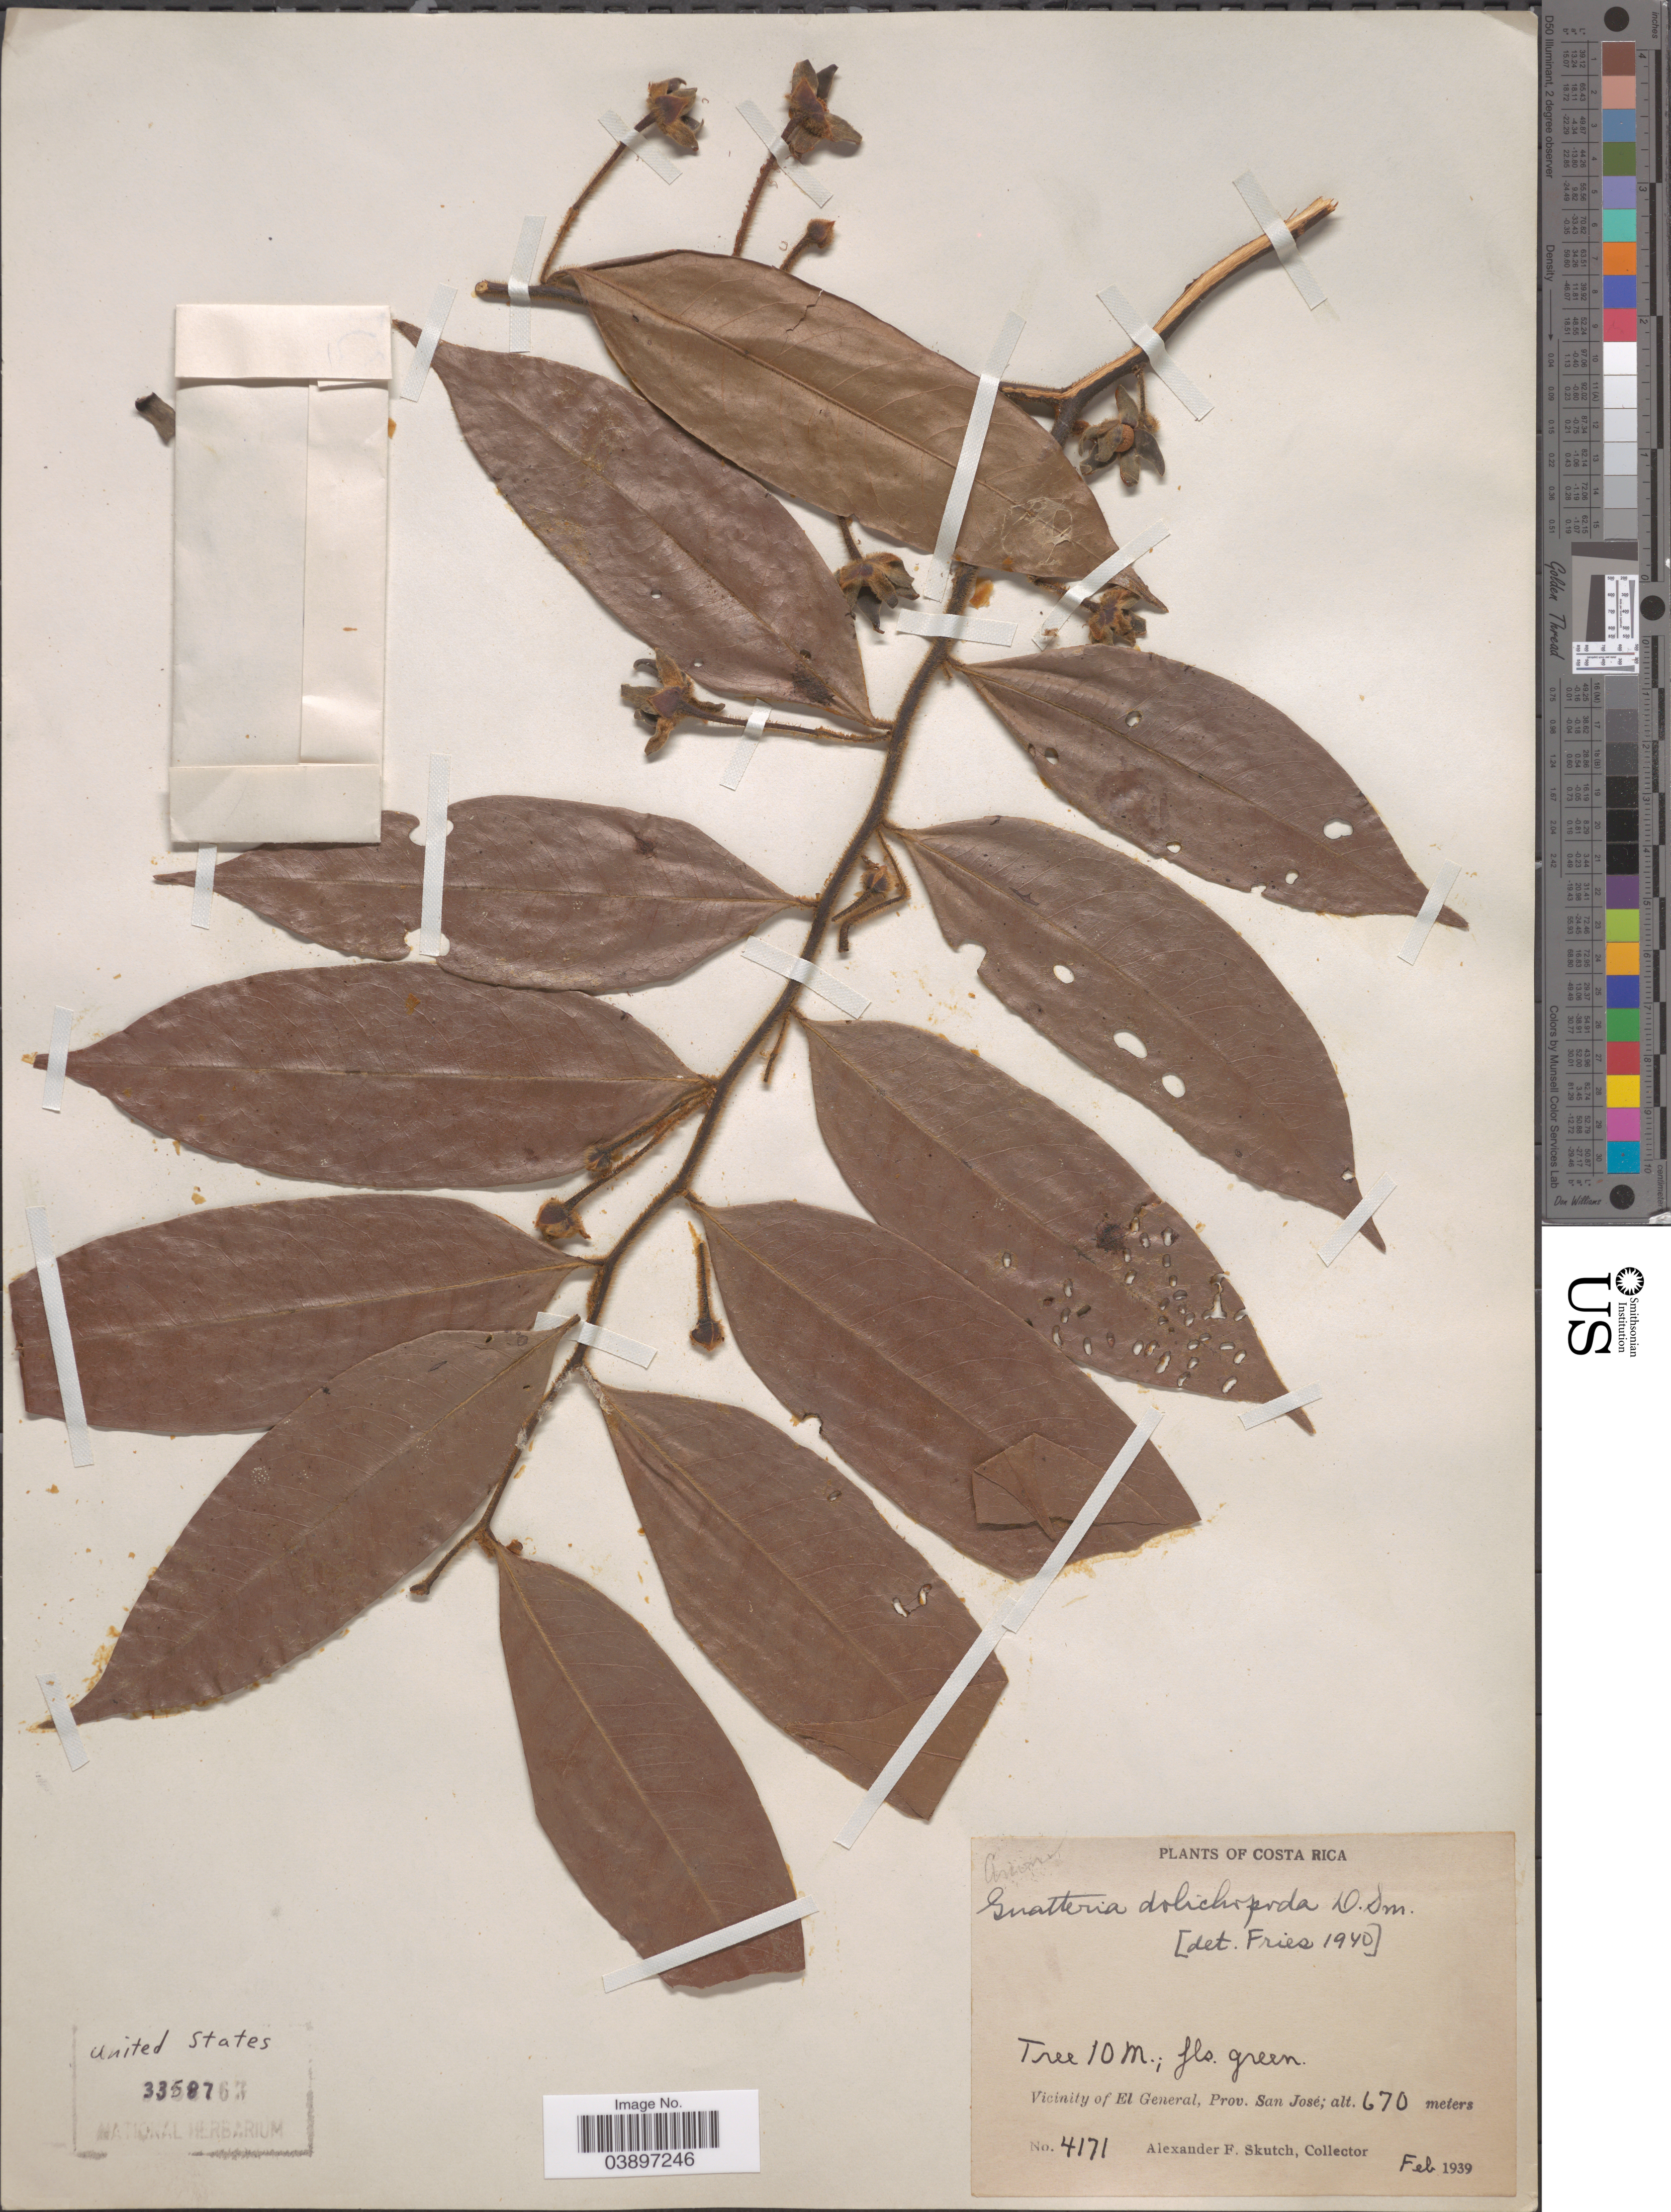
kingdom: Plantae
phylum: Tracheophyta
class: Magnoliopsida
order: Magnoliales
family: Annonaceae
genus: Guatteria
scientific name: Guatteria dolichopoda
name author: Donn. Sm.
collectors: A. F. Skutch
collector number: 4171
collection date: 1939-02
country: Costa Rica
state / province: San José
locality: Vicinity of El General.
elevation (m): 670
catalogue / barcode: US 3358763